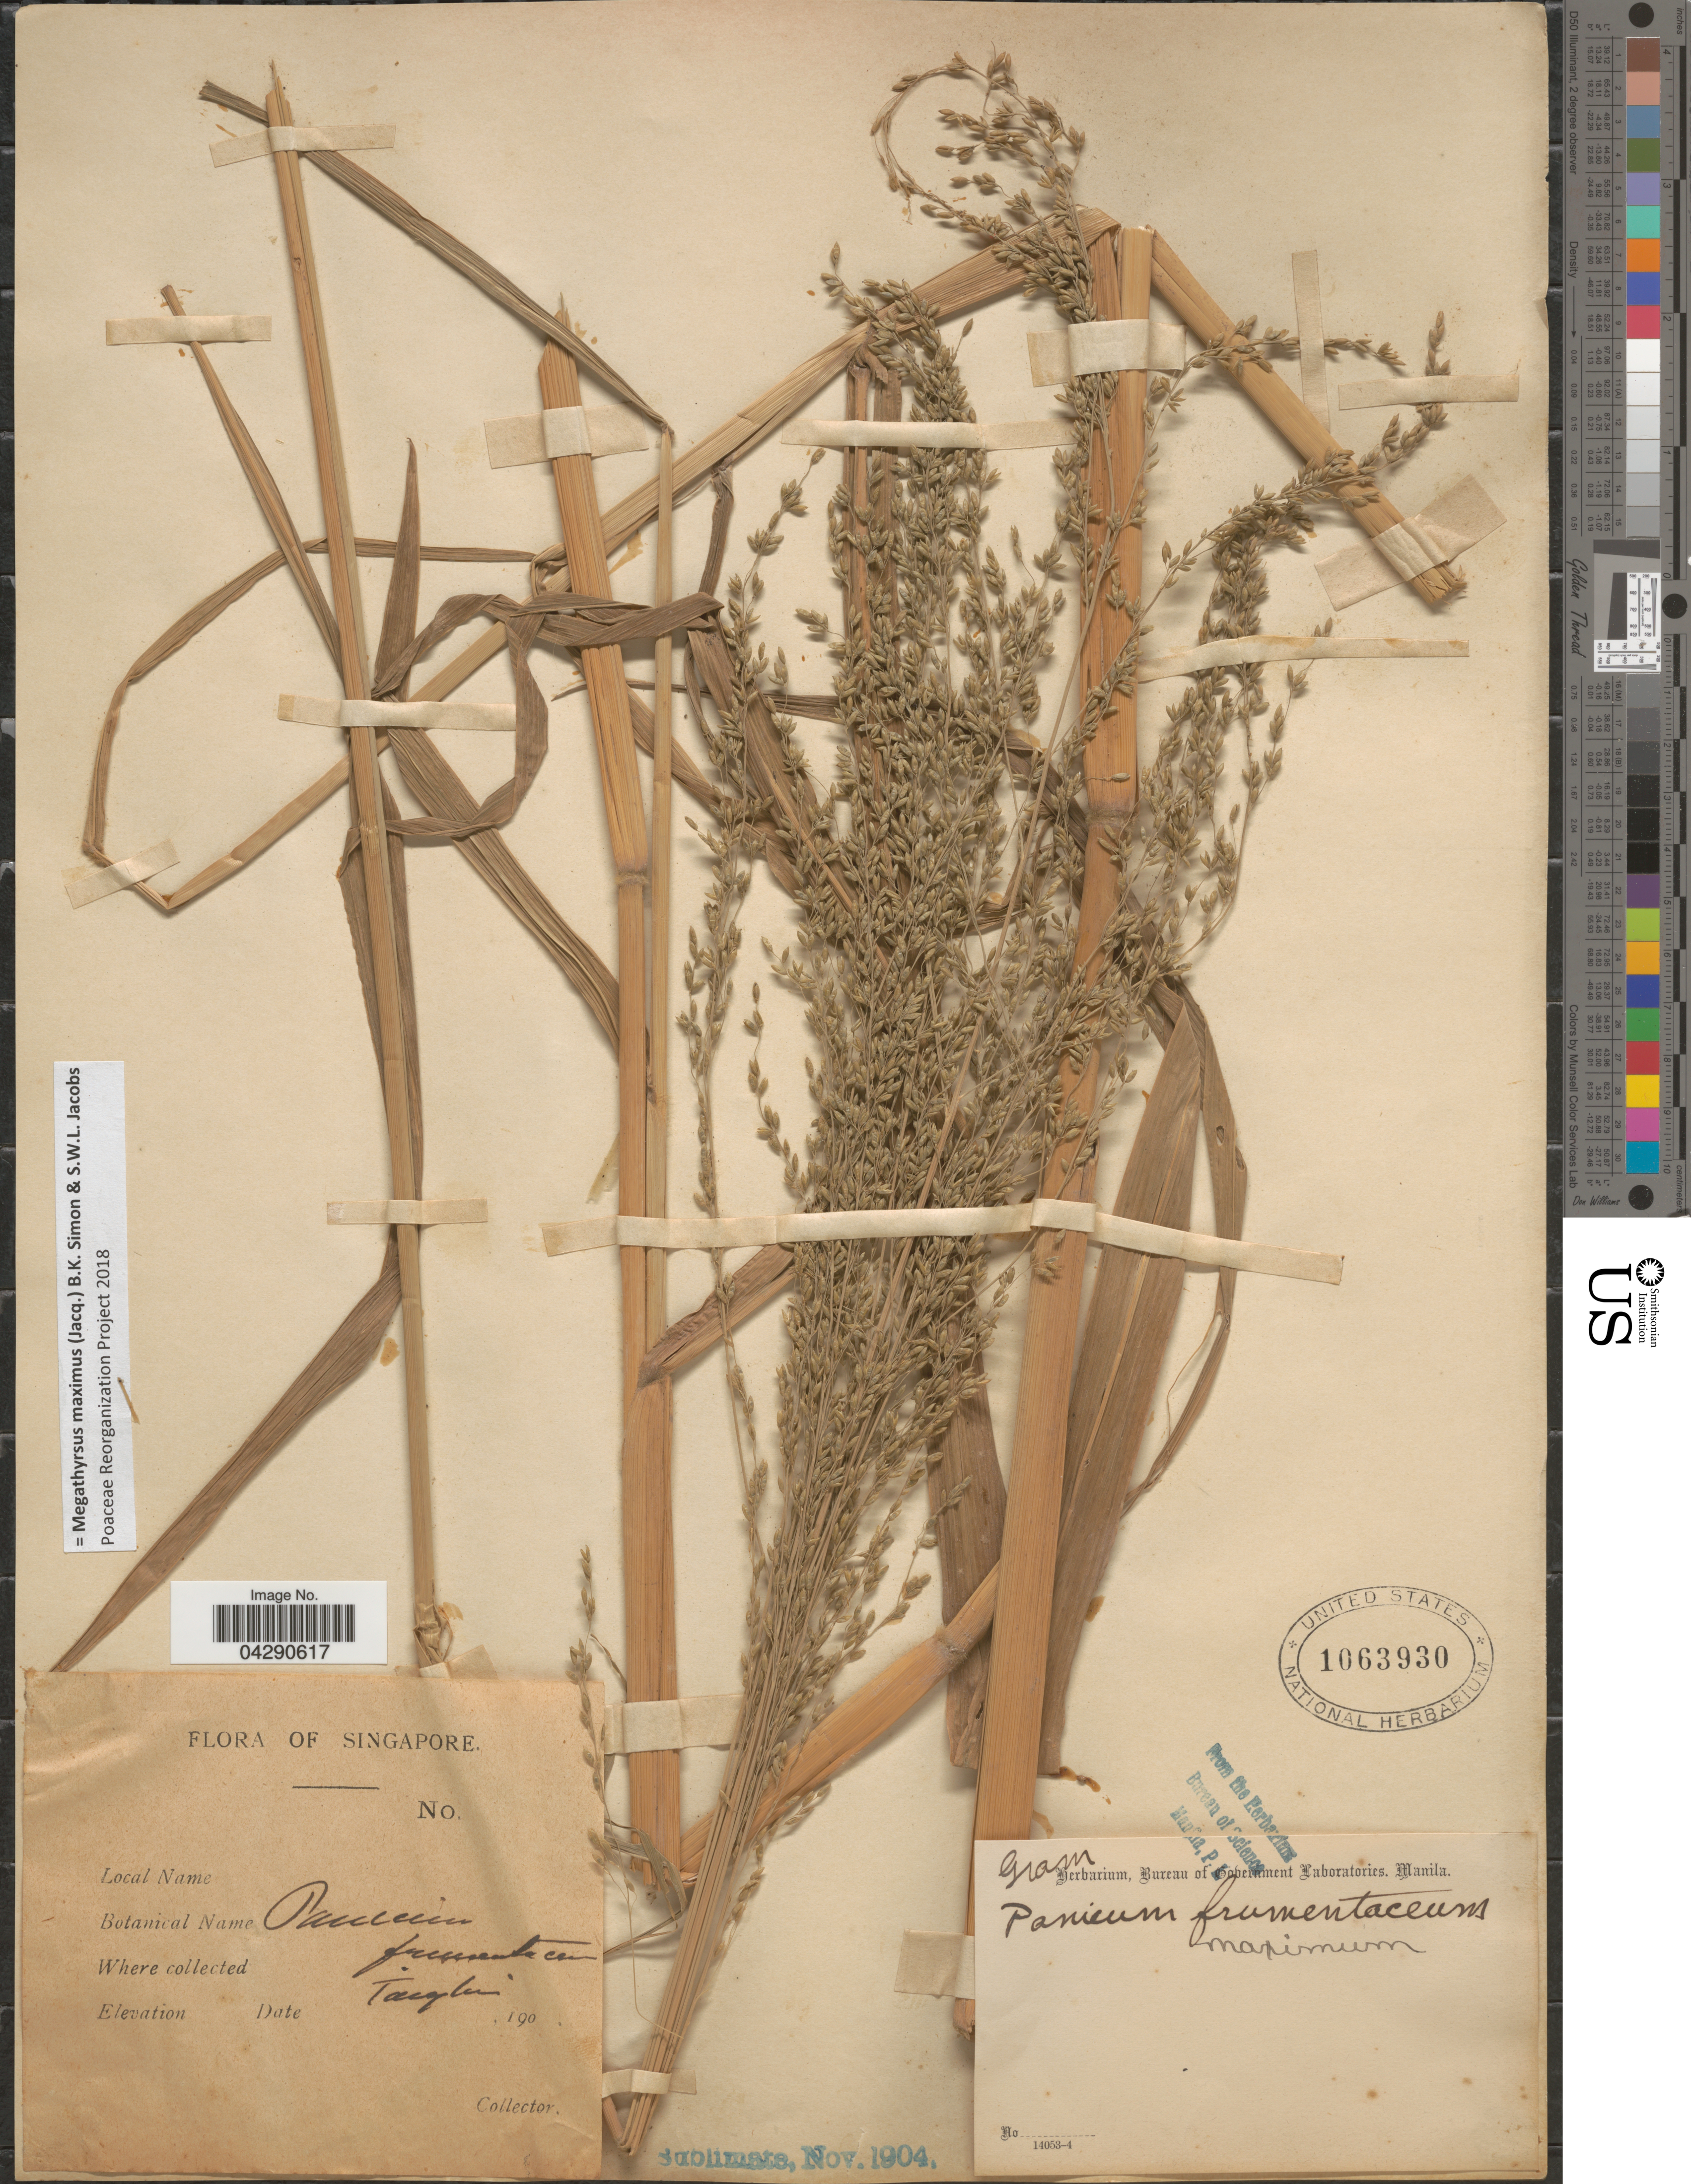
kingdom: Plantae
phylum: Tracheophyta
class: Liliopsida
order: Poales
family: Poaceae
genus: Megathyrsus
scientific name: Megathyrsus maximus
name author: (Jacq.) B.K. Simon & S.W.L. Jacobs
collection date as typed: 190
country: Singapore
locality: Tanglin.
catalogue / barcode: US 1063930